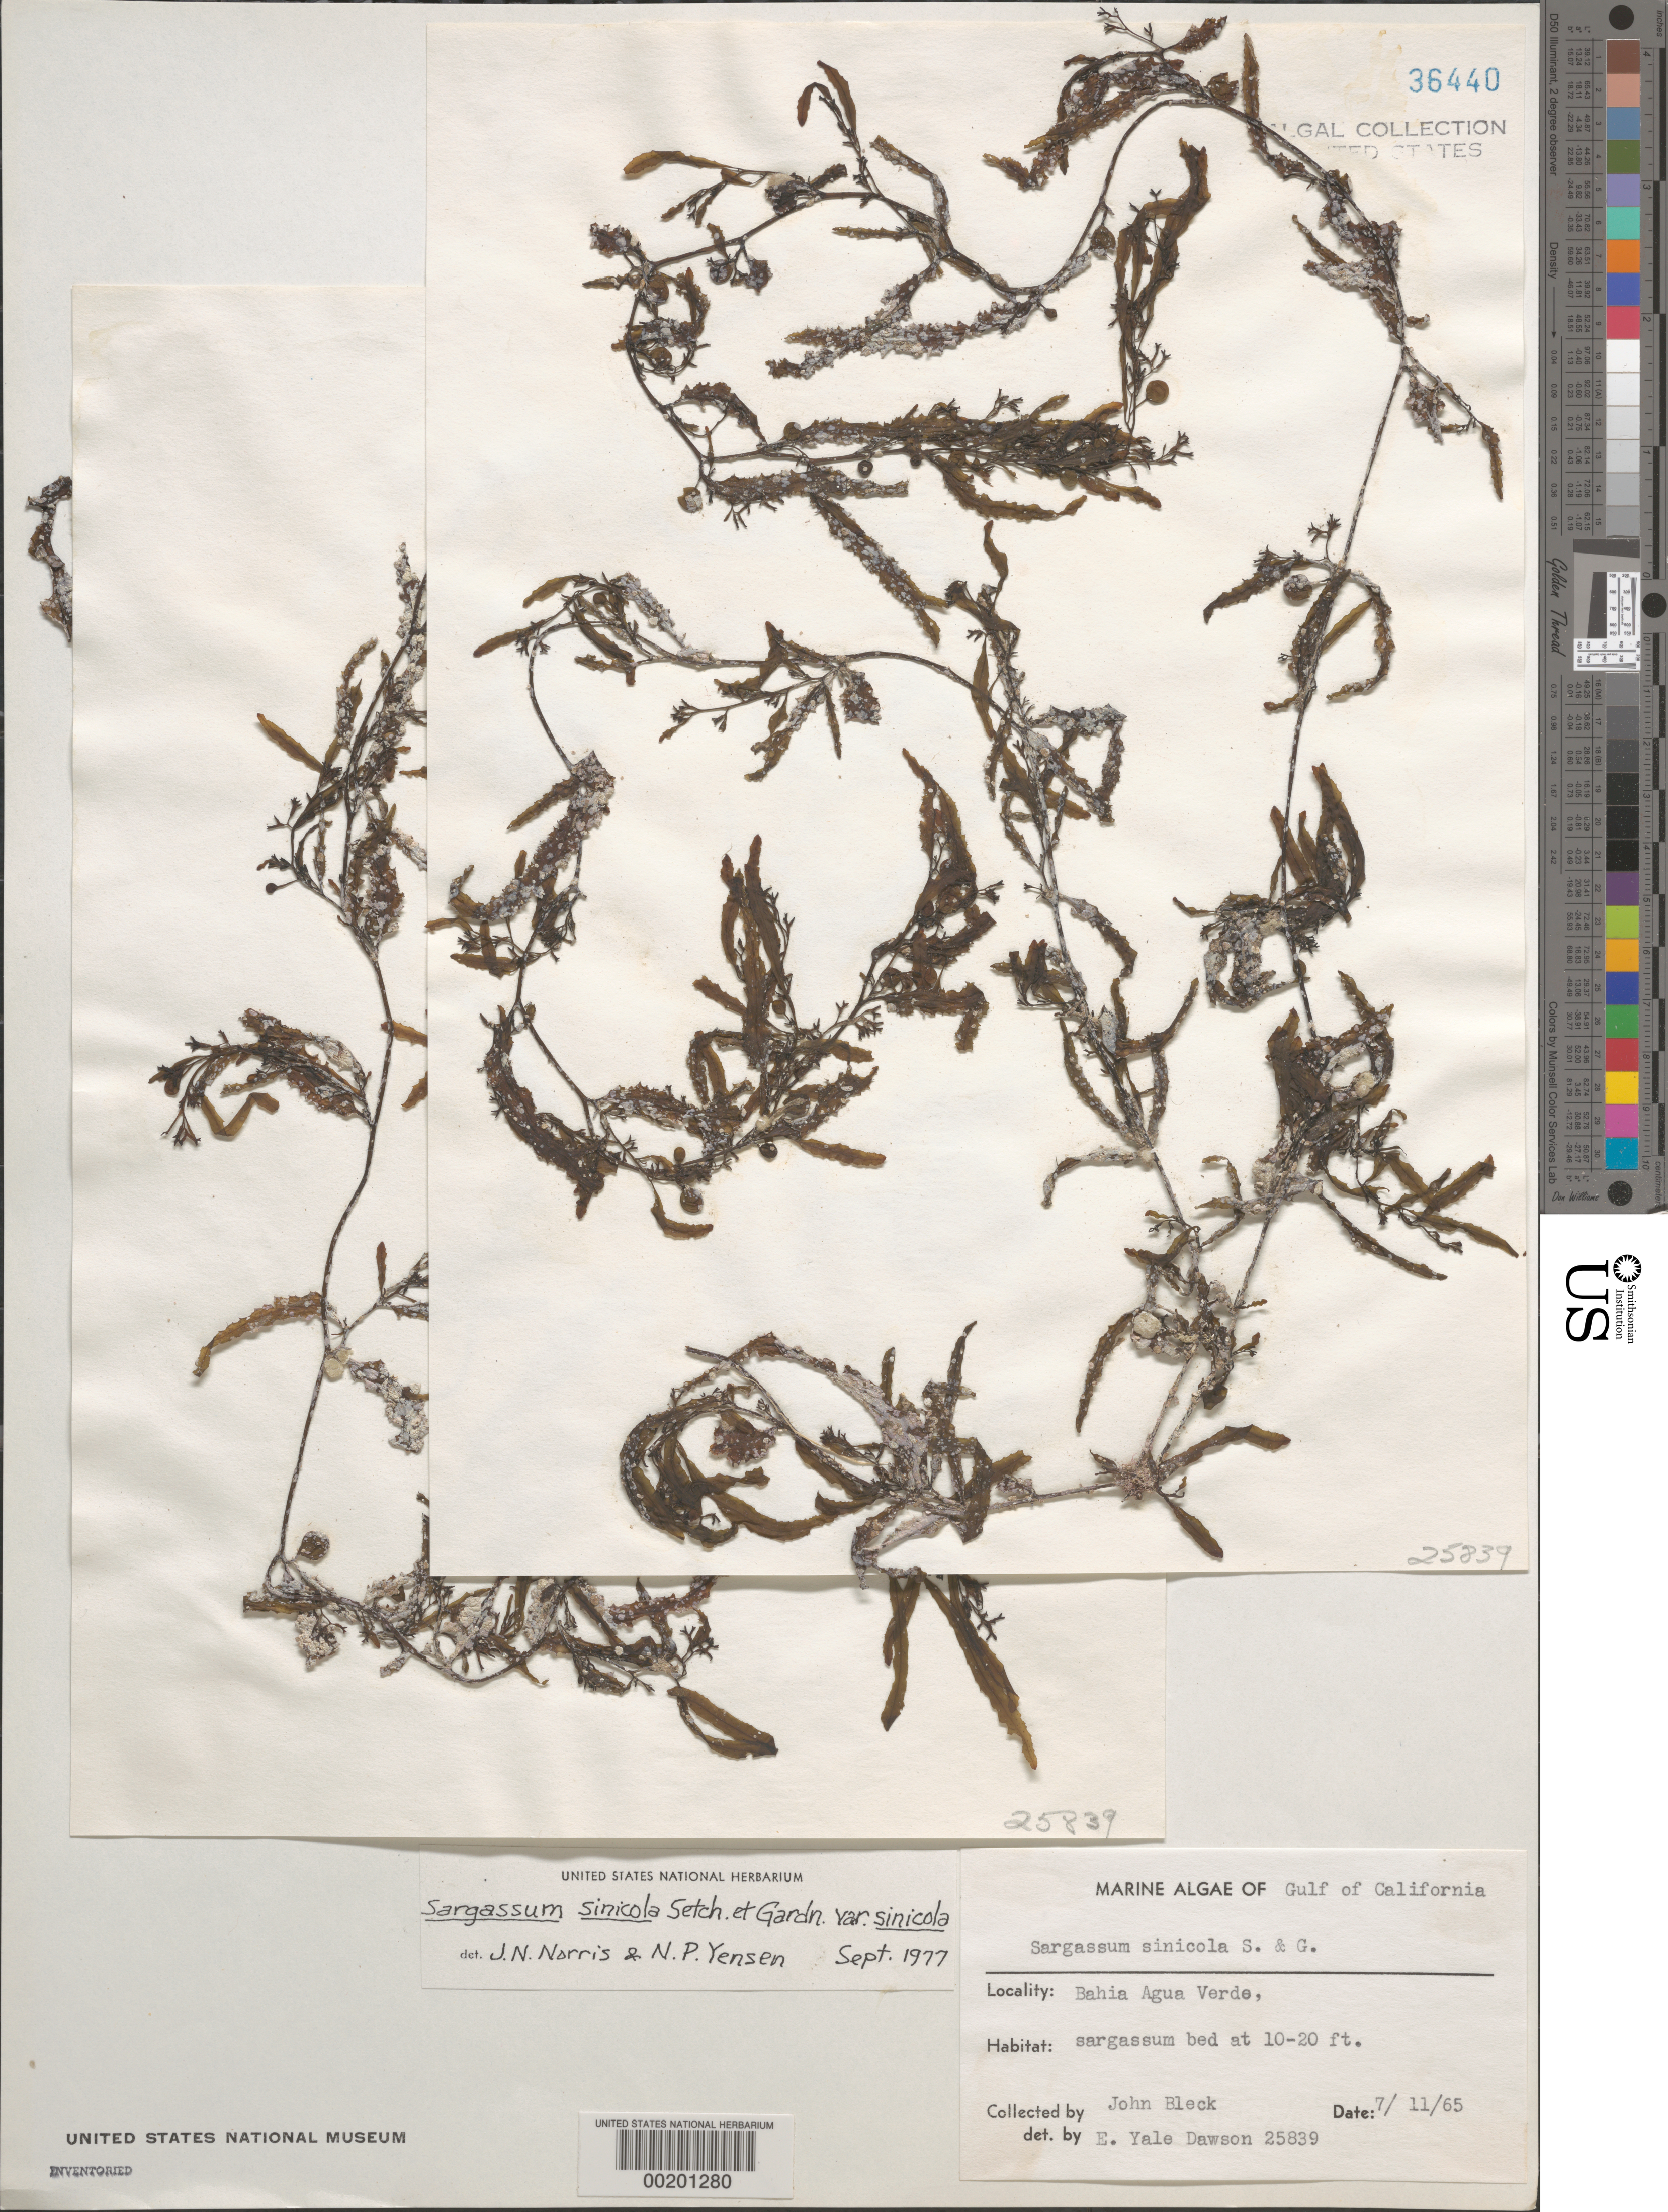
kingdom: Chromista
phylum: Ochrophyta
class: Phaeophyceae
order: Fucales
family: Sargassaceae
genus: Sargassum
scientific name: Sargassum sinicola var. sinicola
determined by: Norris, J. N.; Yensen, N. P.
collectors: J. Bleck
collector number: EYD 25839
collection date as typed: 11 Jul 1965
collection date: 1965-07-11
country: Mexico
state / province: Baja California Sur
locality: Bahia Agua Verde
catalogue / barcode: US 36440